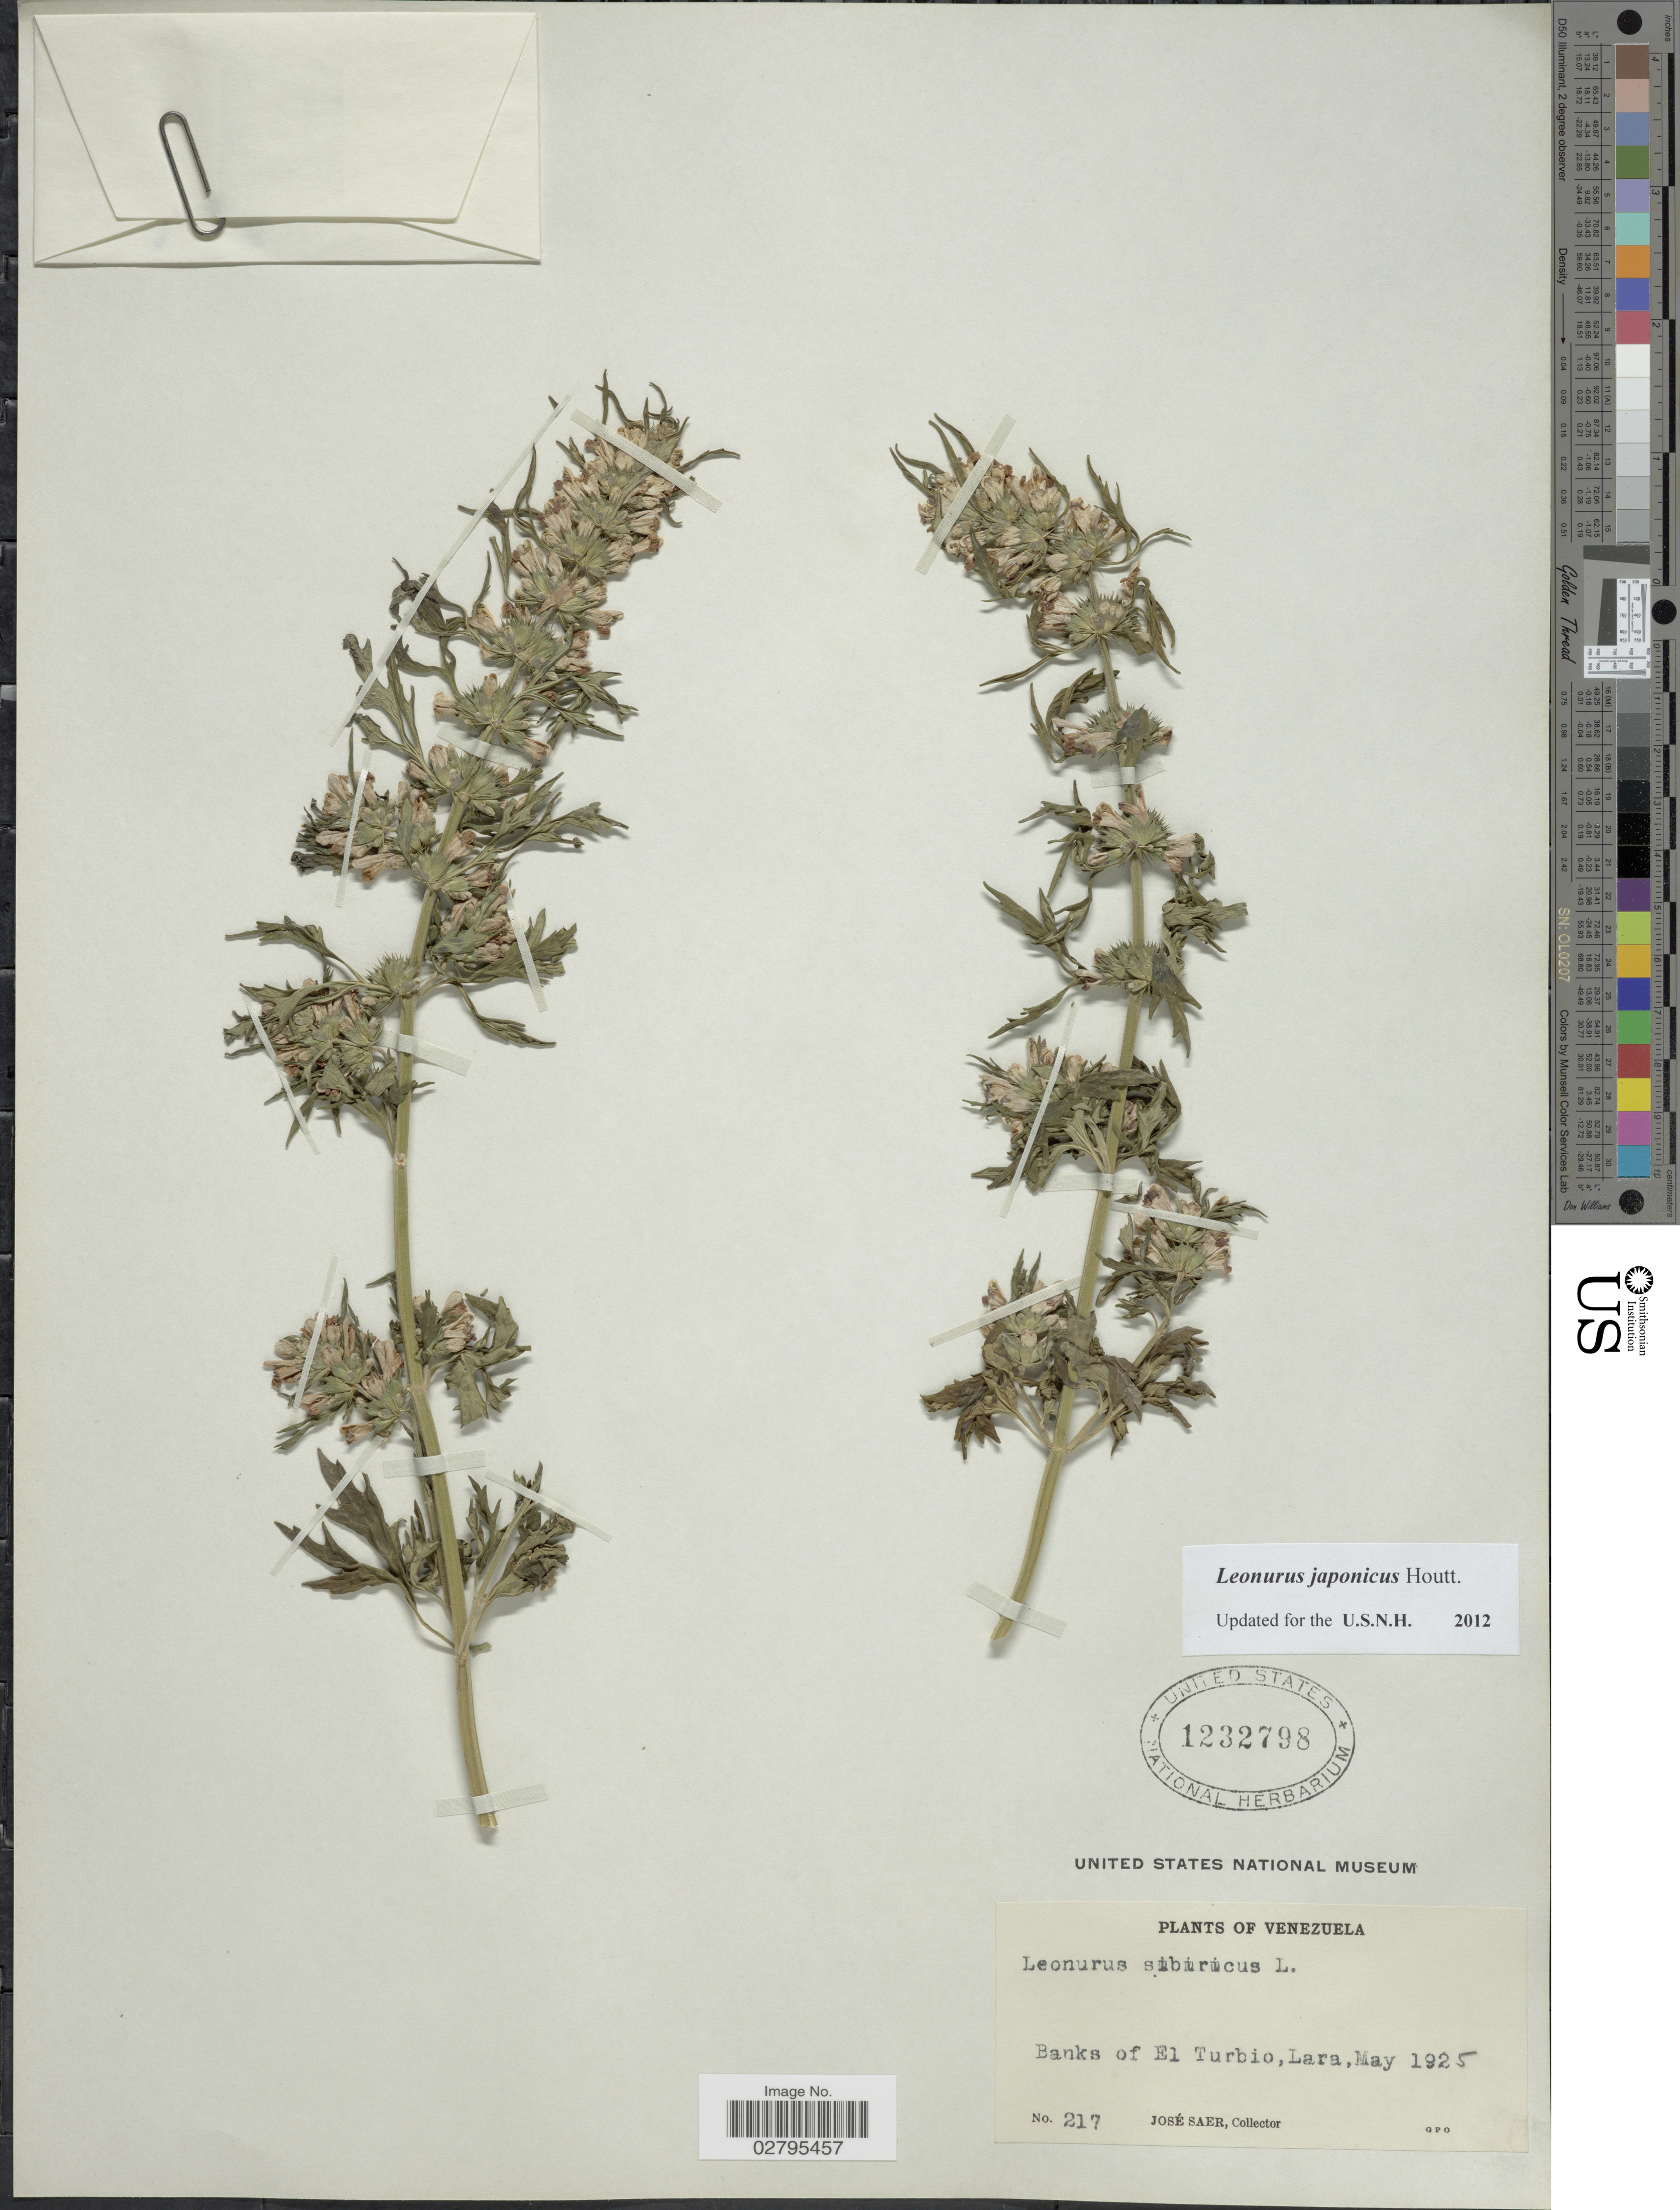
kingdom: Plantae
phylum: Tracheophyta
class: Magnoliopsida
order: Lamiales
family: Lamiaceae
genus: Leonurus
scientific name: Leonurus japonicus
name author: Houtt.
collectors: J. Saer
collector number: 217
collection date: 1925-05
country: Venezuela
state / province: Lara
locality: Banks of El Turbio.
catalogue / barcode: US 1232798